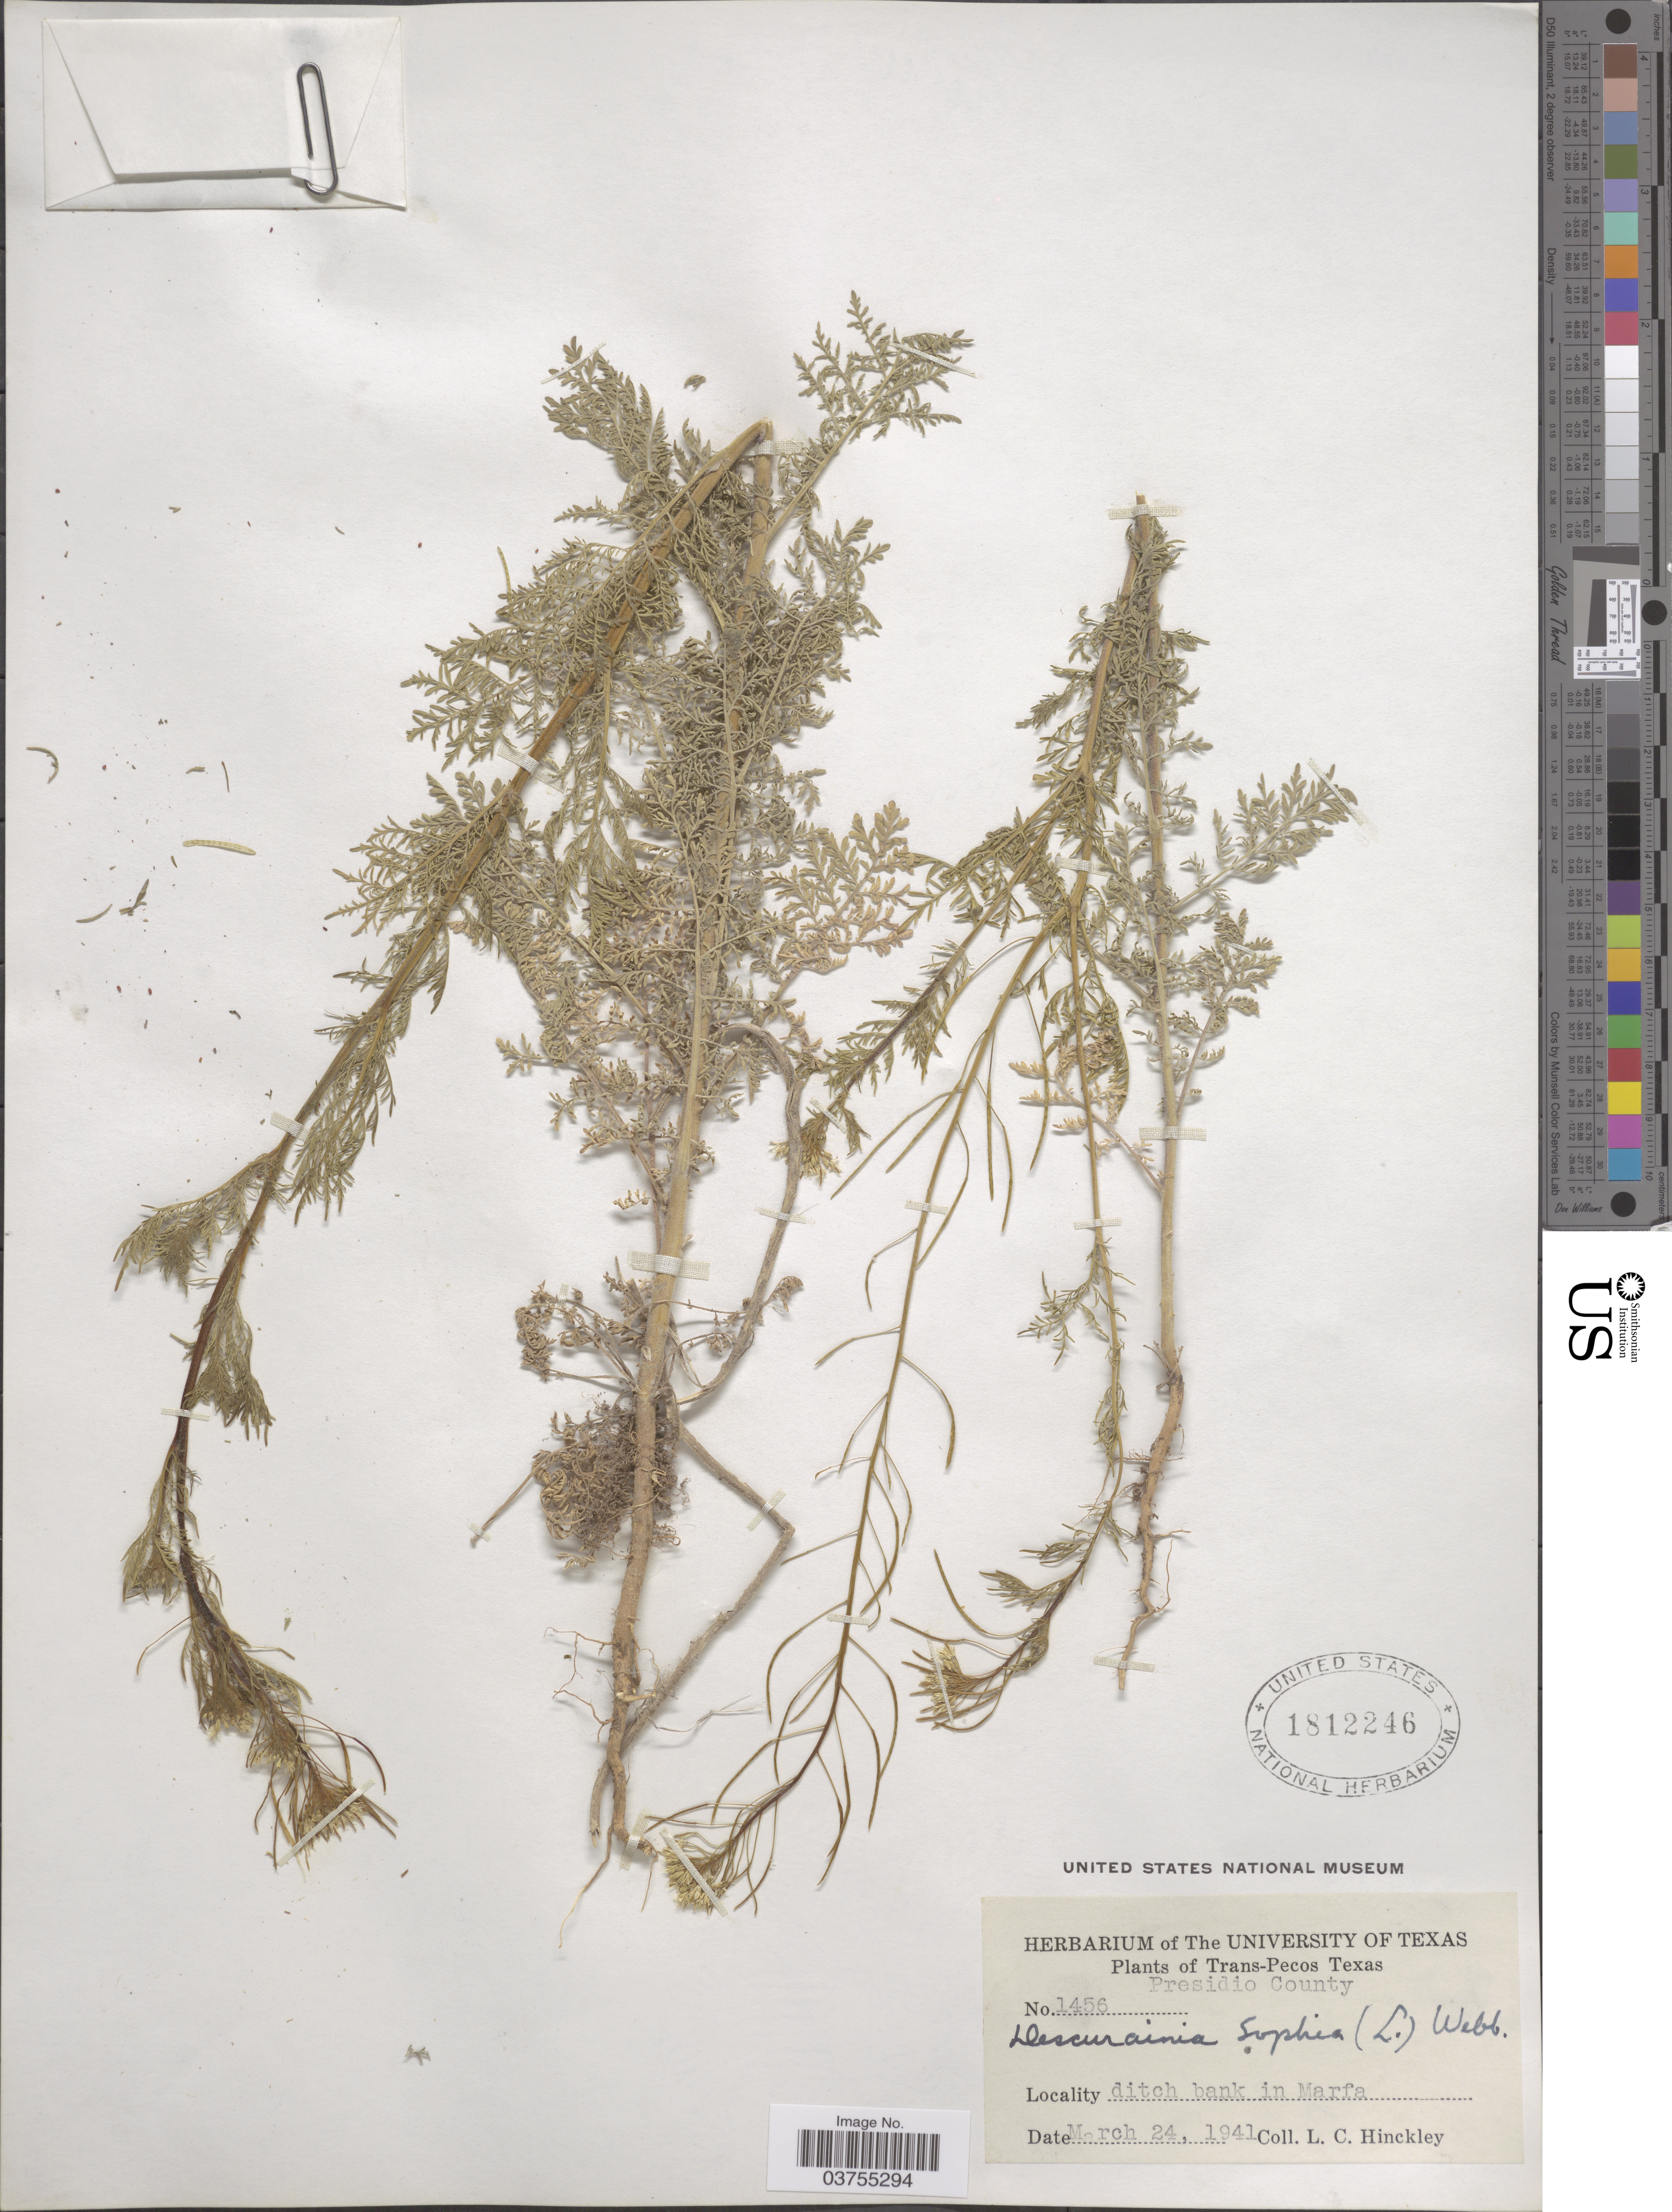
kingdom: Plantae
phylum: Tracheophyta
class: Magnoliopsida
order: Brassicales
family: Brassicaceae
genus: Descurainia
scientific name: Descurainia sophia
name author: (L.) Webb ex Prantl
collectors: L. Hinckley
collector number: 1456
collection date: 1941-03-24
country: United States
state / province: Texas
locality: Trans-Pecos Texas. Presidio County. Ditch back in Marfa.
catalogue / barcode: US 1812246